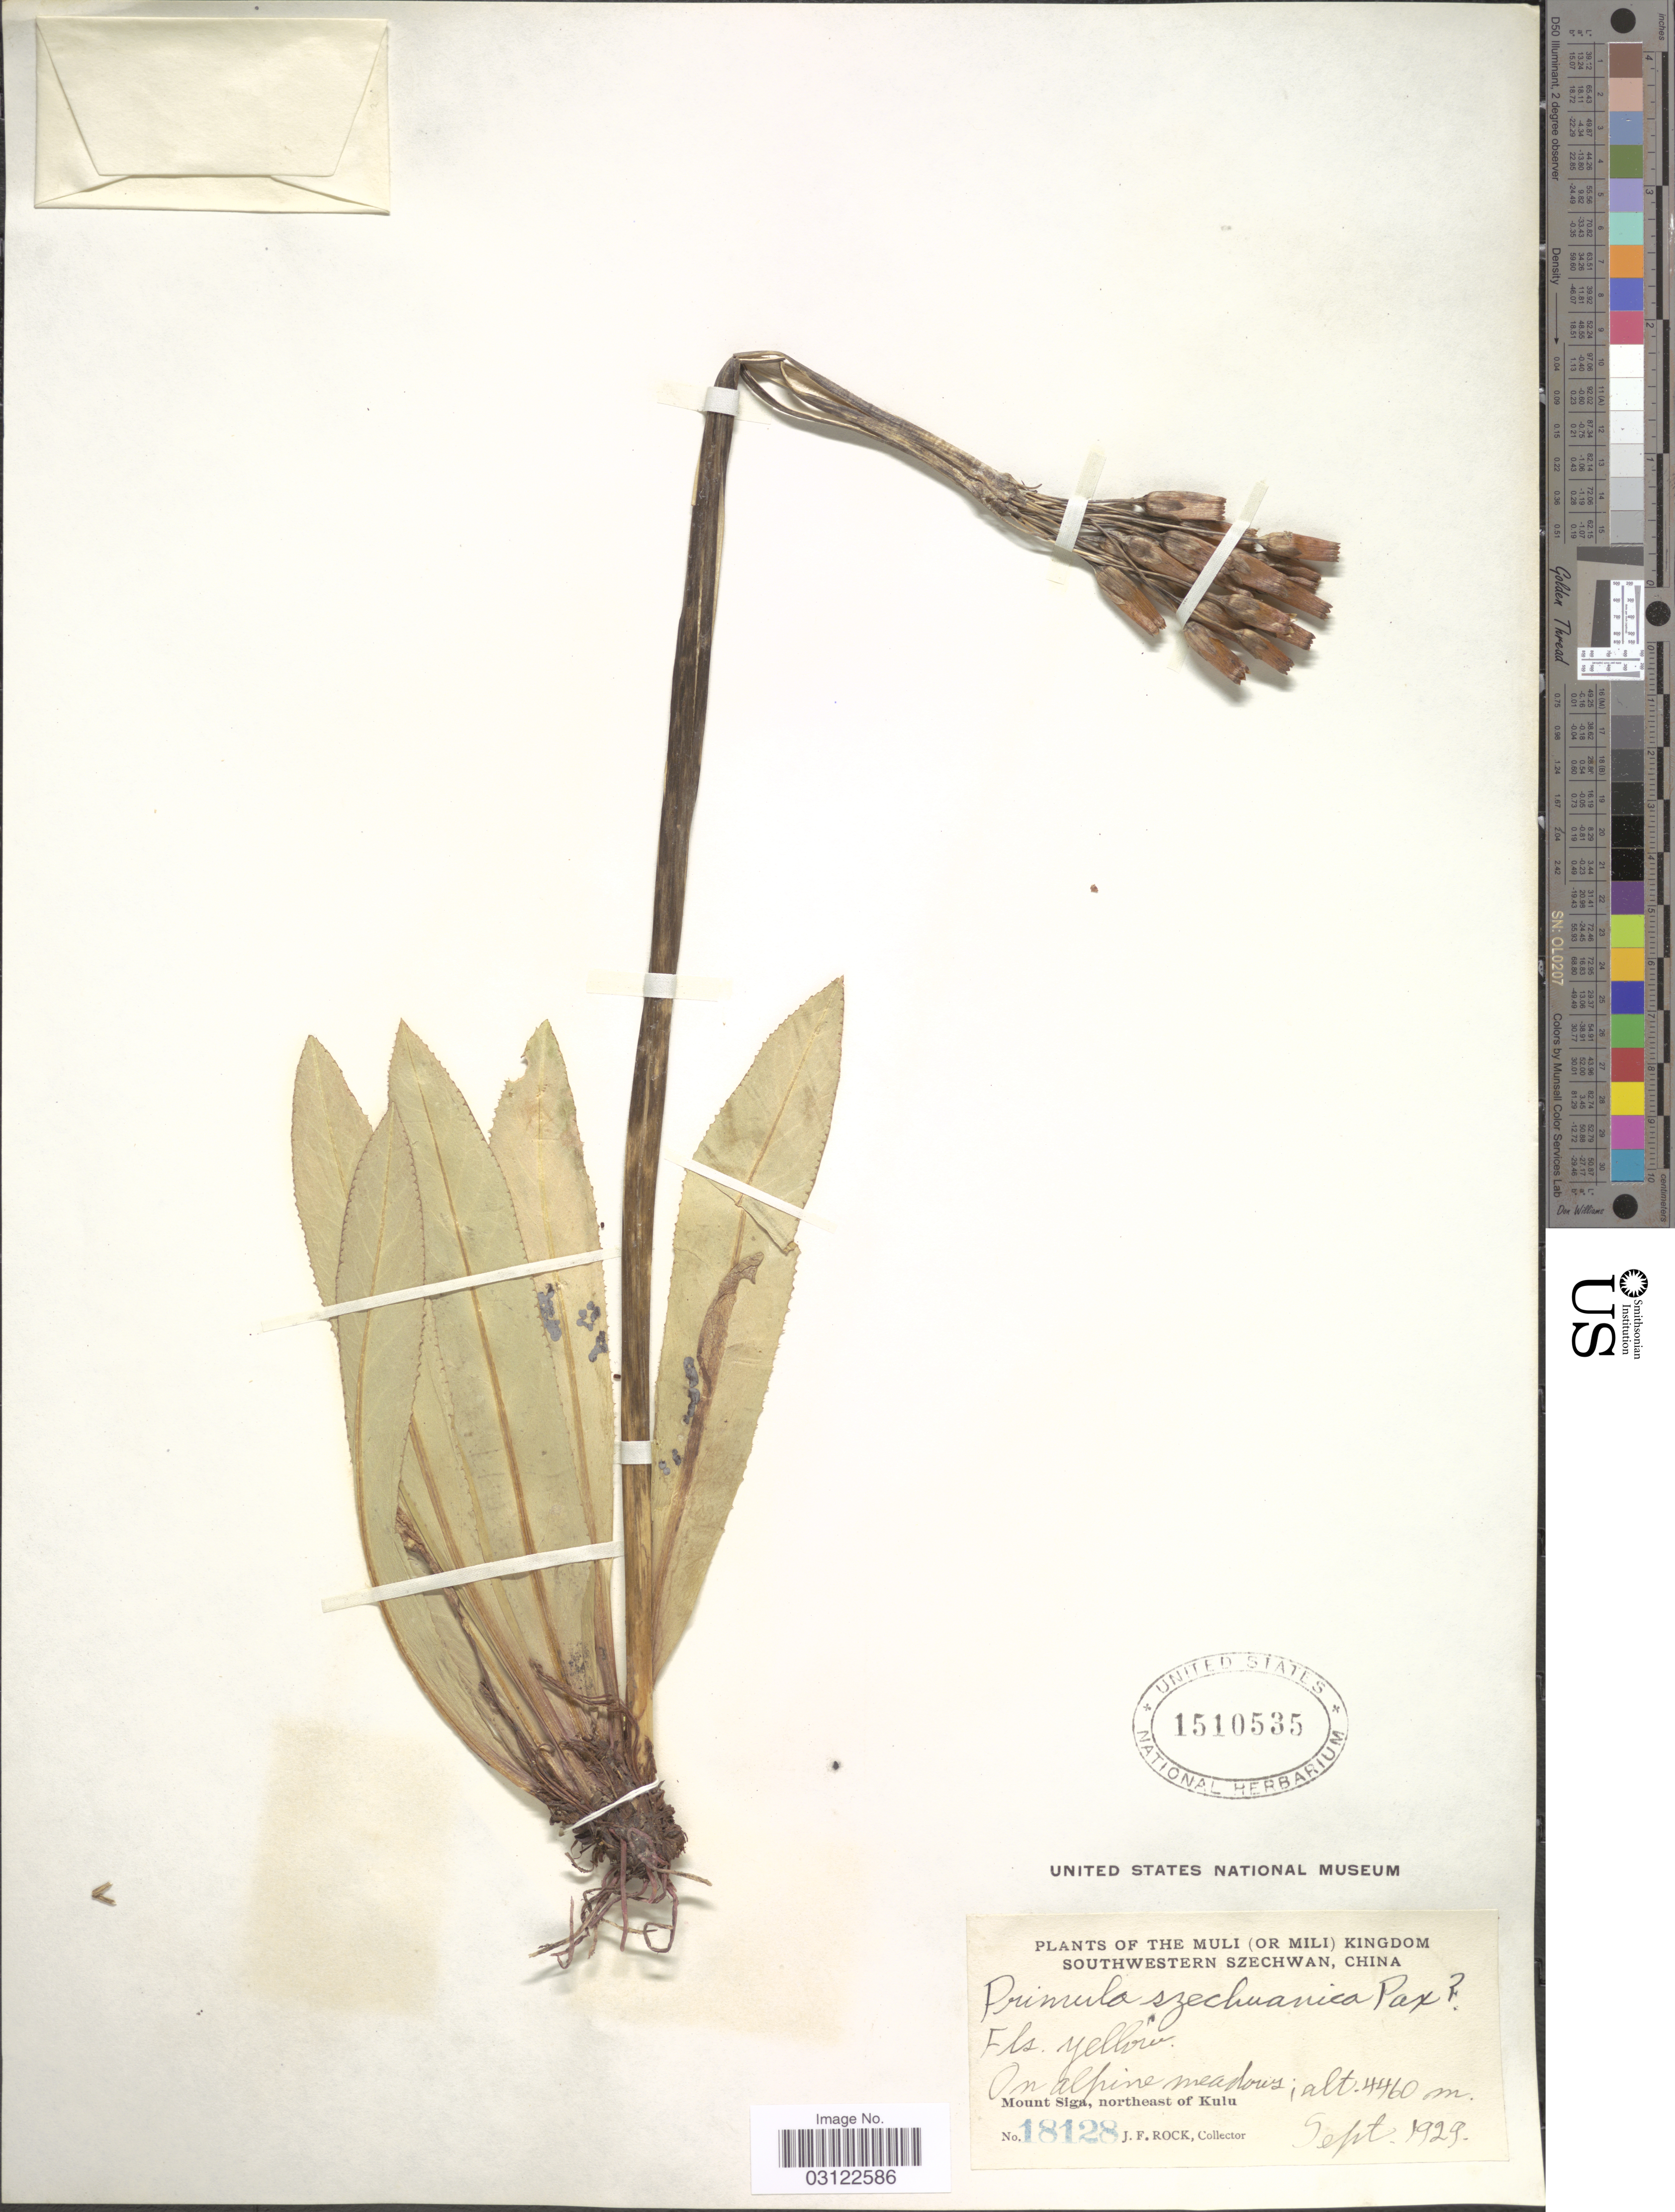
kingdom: Plantae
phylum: Tracheophyta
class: Magnoliopsida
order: Ericales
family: Primulaceae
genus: Primula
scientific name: Primula szechuanica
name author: Pax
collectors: J. Rock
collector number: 18128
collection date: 1929-09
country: China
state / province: Sichuan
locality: The Muli (or Mili) Kingdom Southwestern Szechwan. On alpine meadows. Mount Siga, northeast of Kulu.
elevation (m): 4460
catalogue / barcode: US 1510535